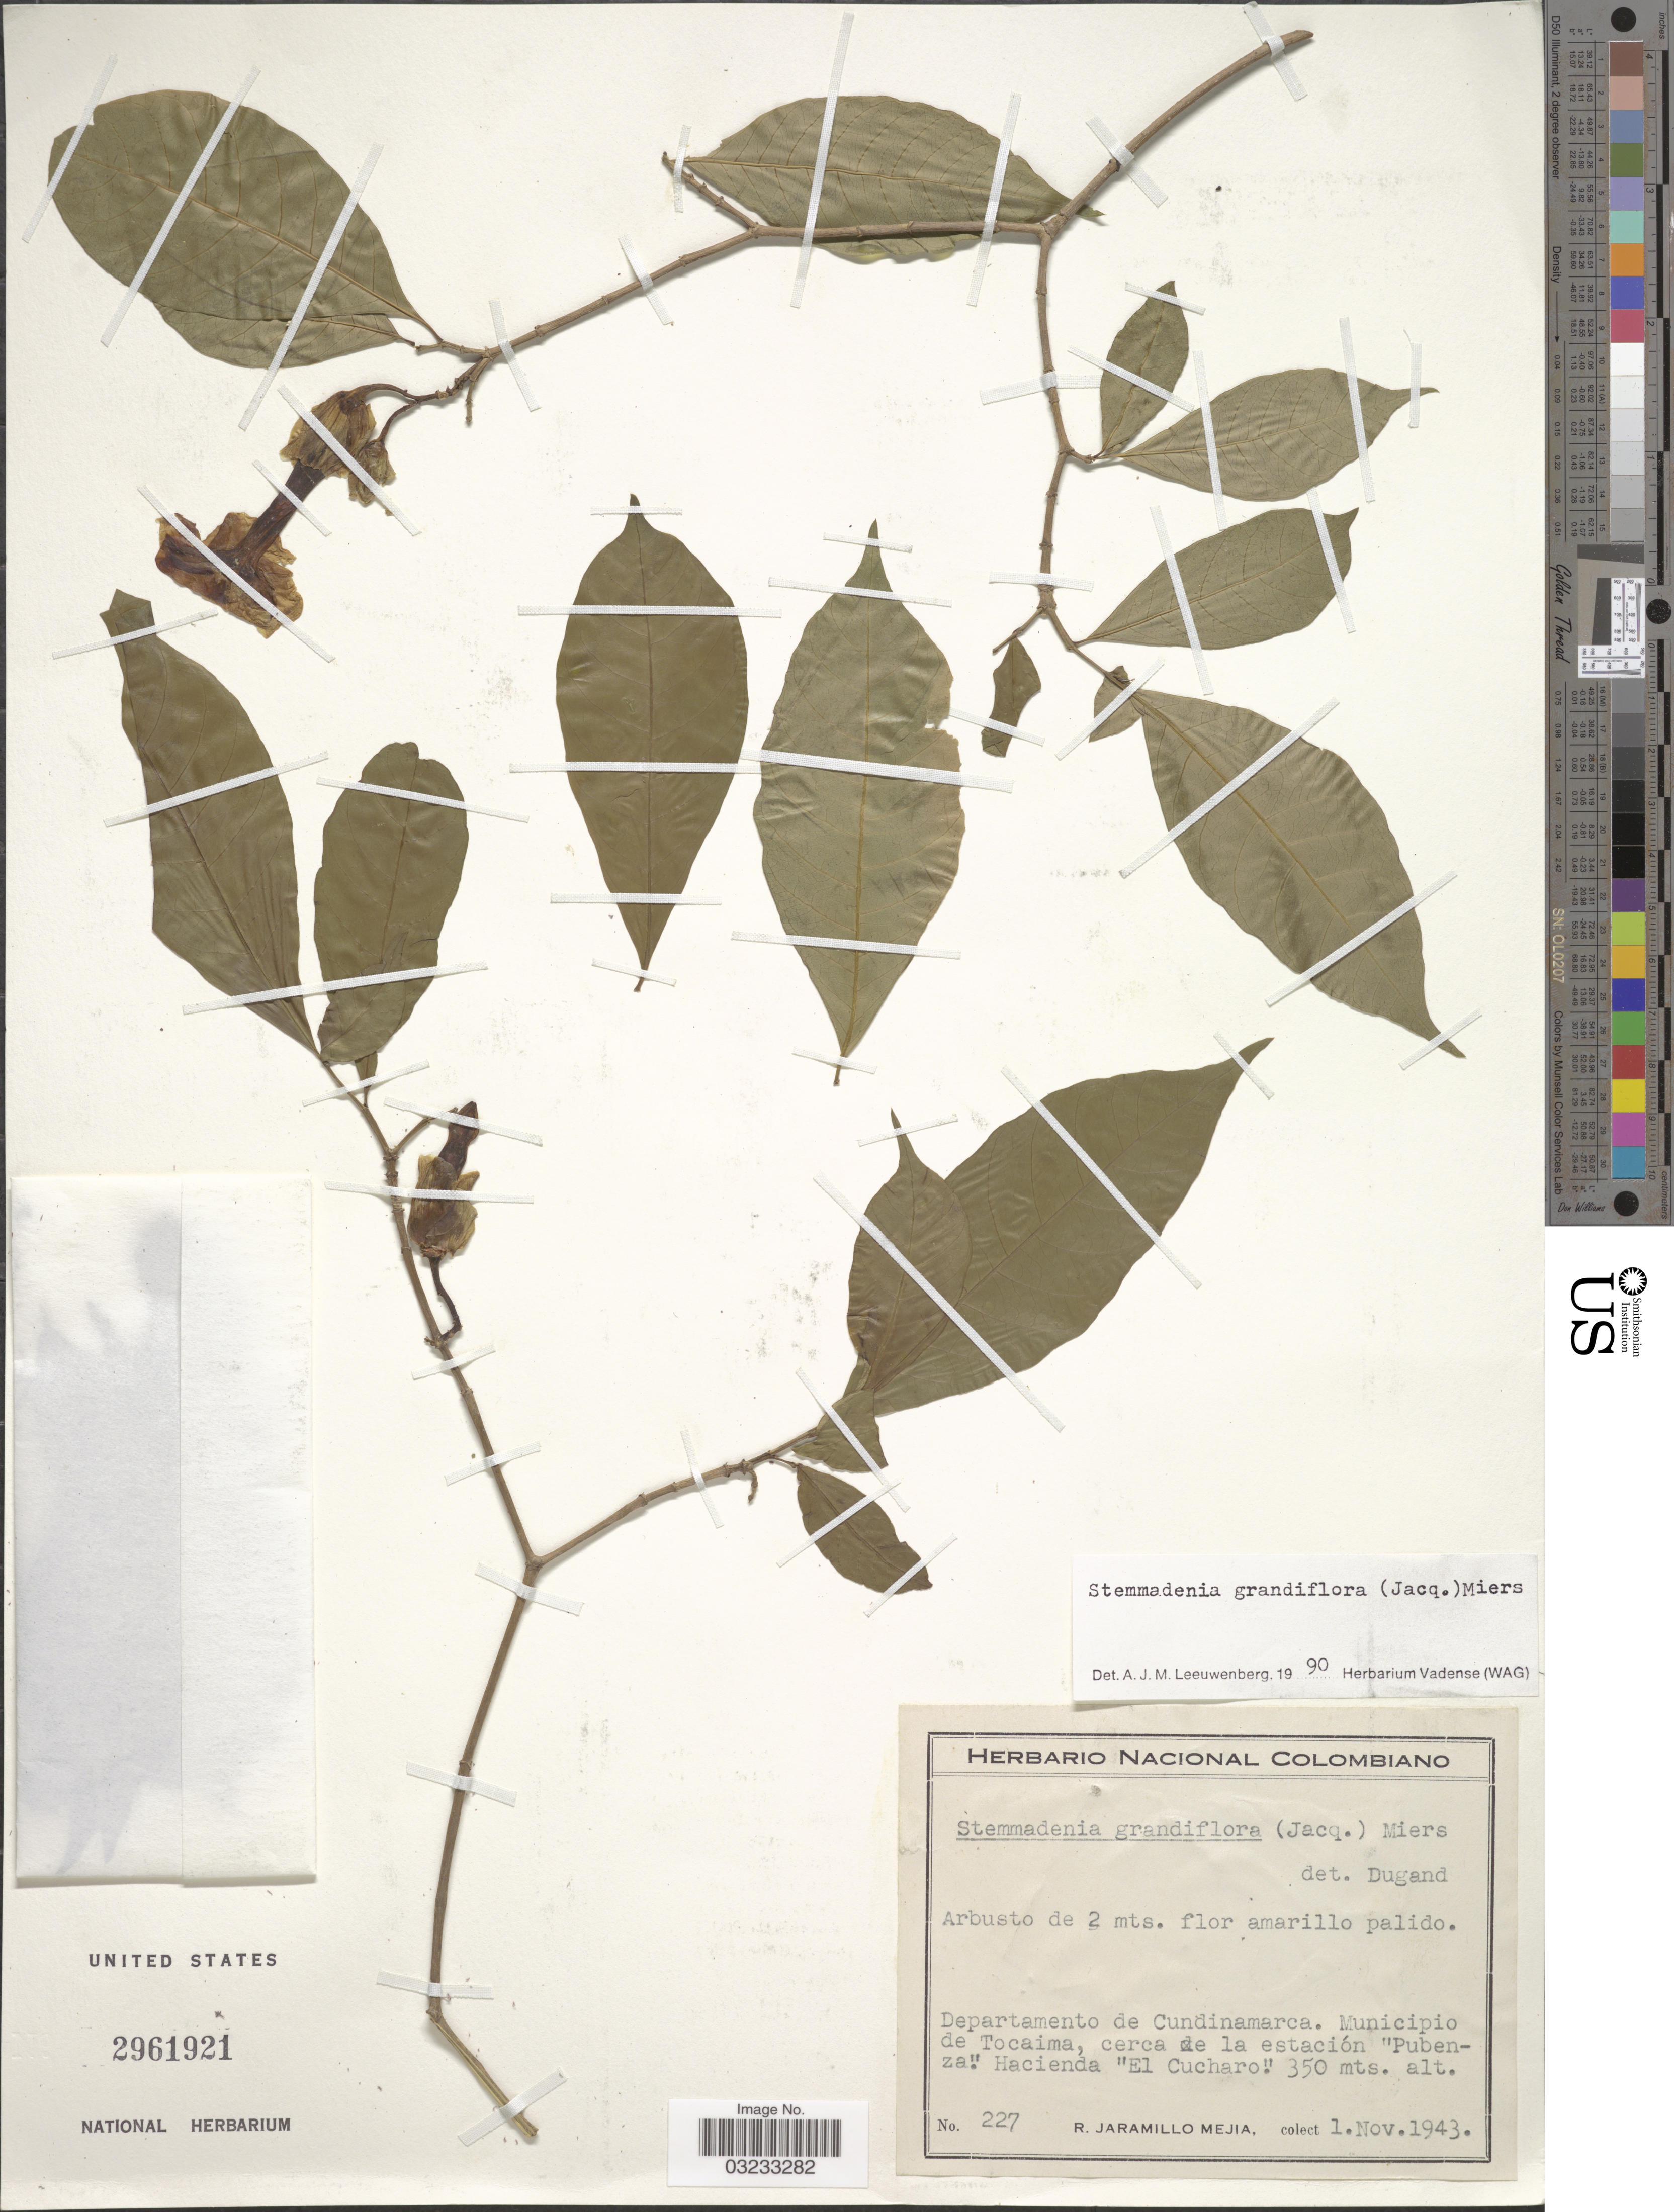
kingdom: Plantae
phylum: Tracheophyta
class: Magnoliopsida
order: Gentianales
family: Apocynaceae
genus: Stemmadenia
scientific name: Stemmadenia grandiflora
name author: (Jacq.) Miers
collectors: R. Jaramillo M.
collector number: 227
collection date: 1943-11-01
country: Colombia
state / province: Cundinamarca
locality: Departamento de Cundinamarca. Municipio de Tocaima, cerca la estación "Pubenza". Hacienda "El Cucharo".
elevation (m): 350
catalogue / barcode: US 2961921